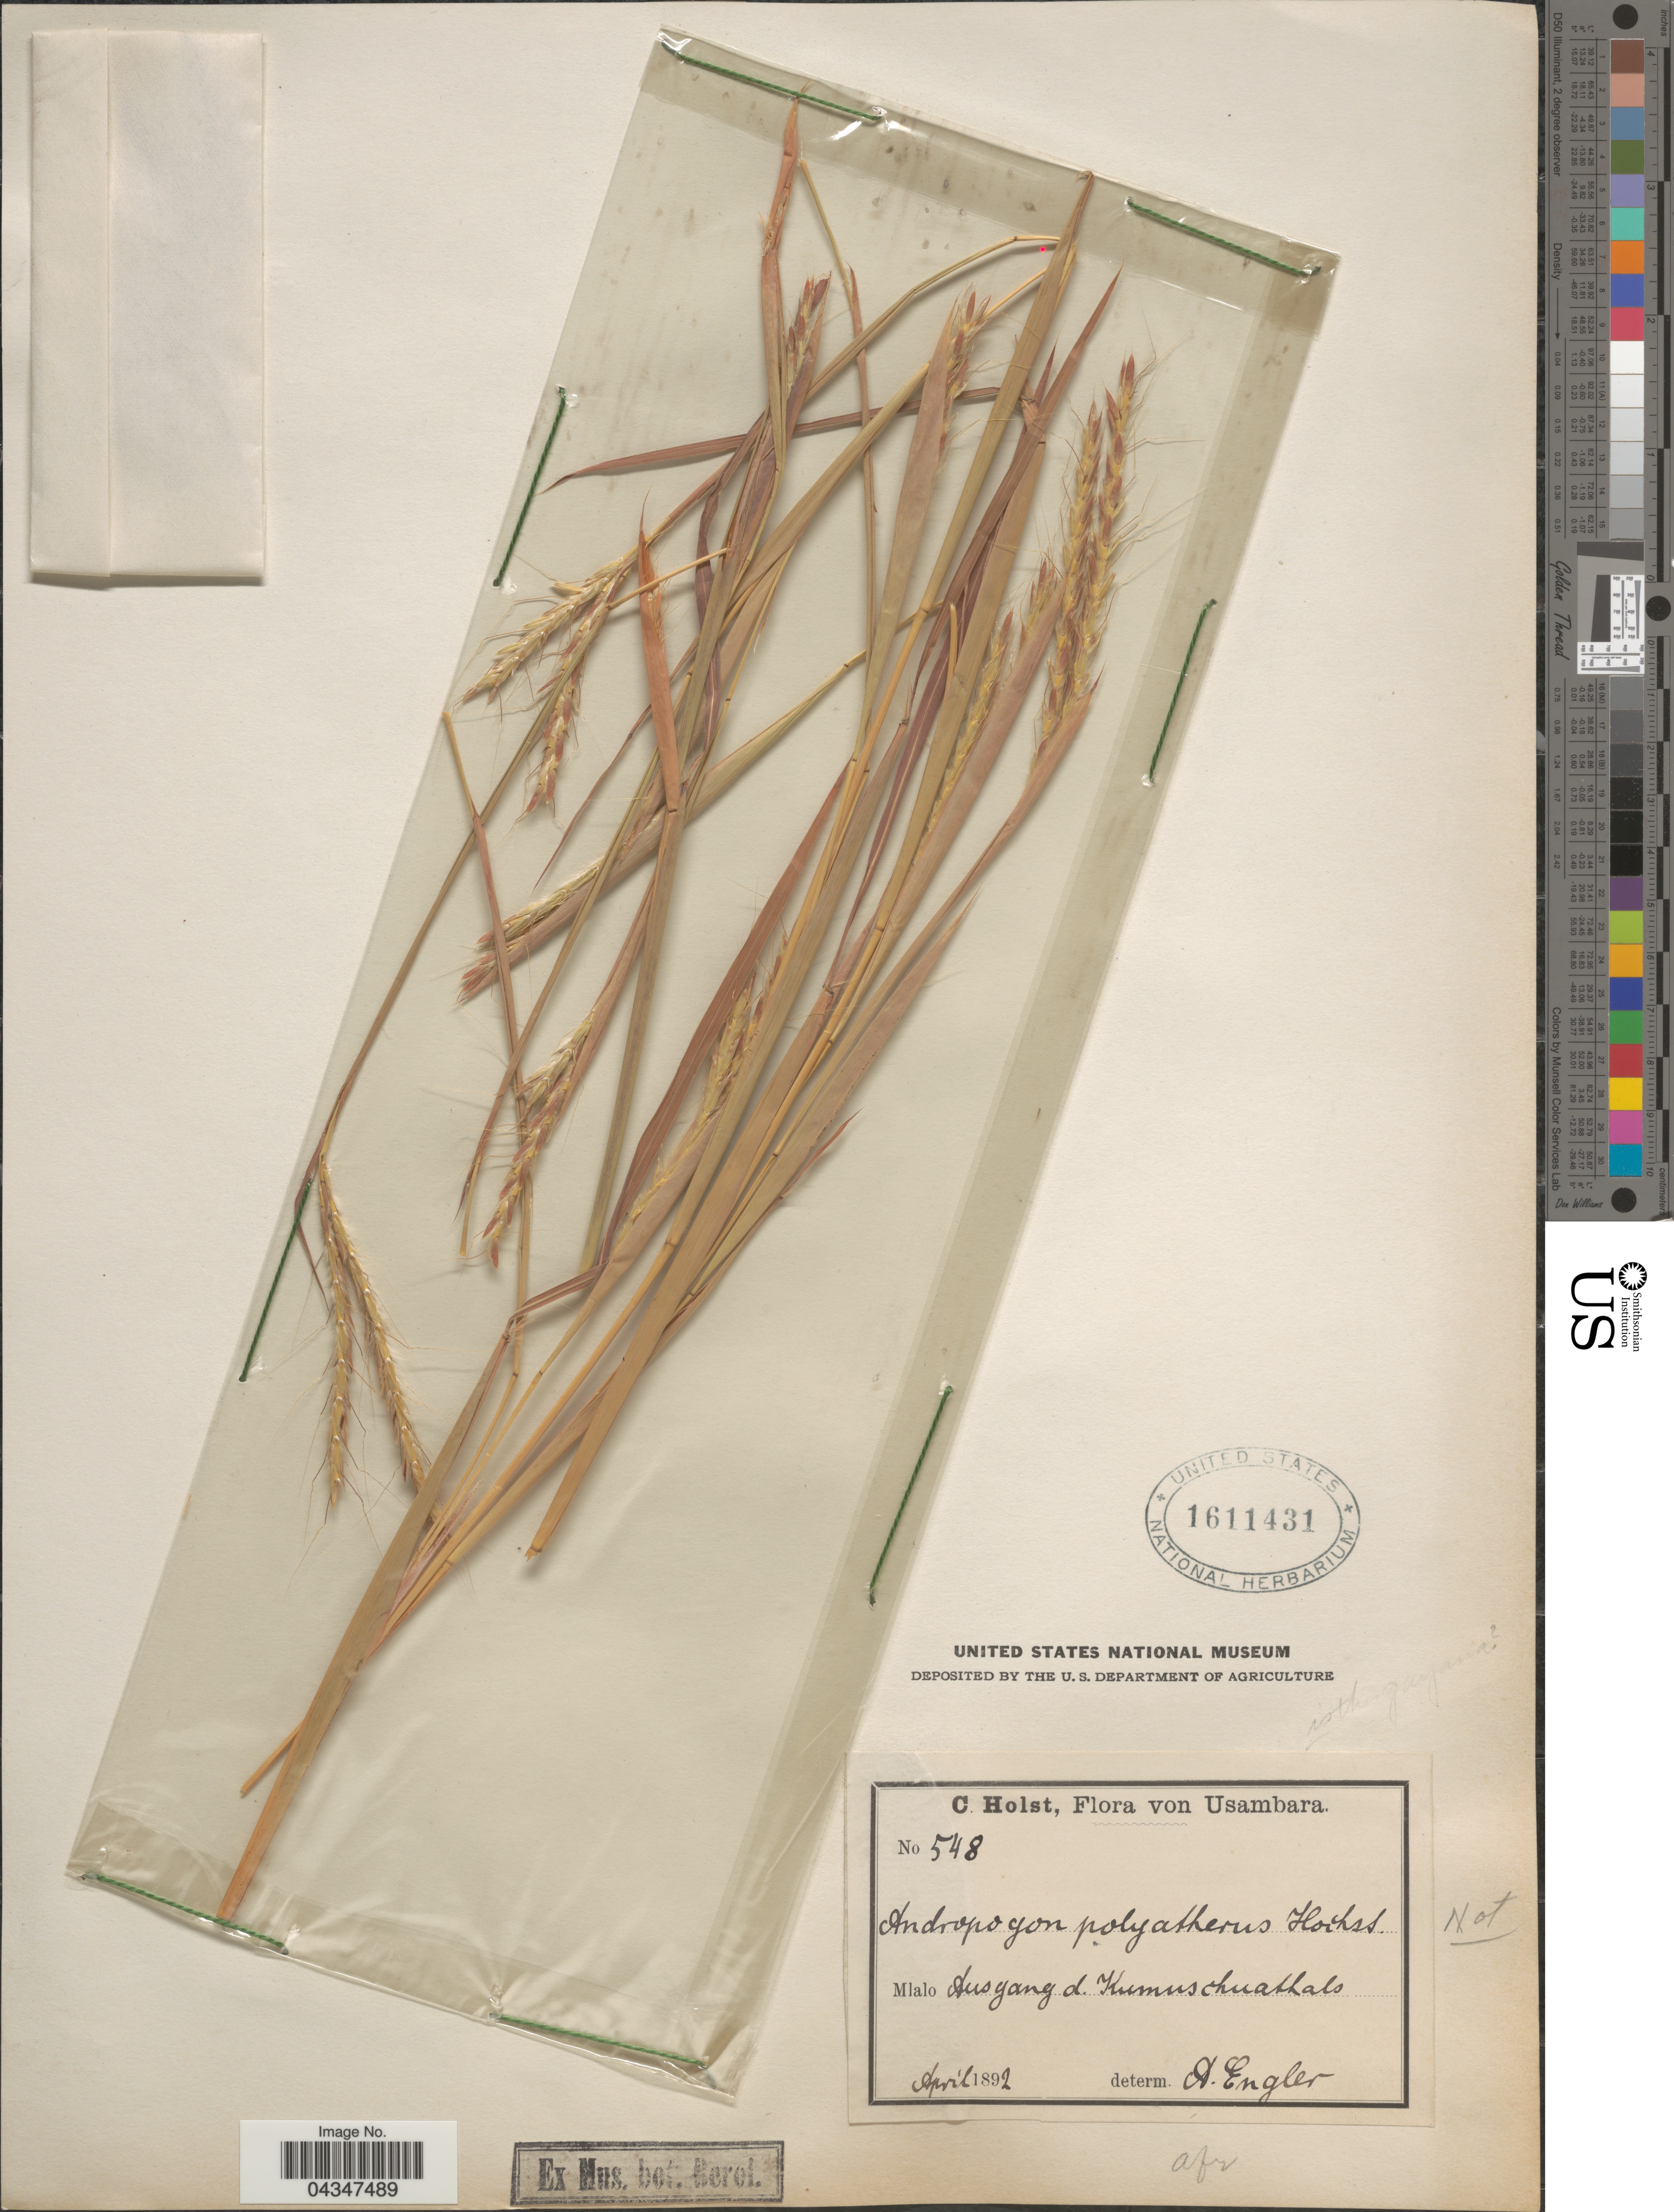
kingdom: Plantae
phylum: Tracheophyta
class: Liliopsida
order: Poales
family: Poaceae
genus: Andropogon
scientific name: Andropogon sp.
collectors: C. H. Holst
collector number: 548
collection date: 1892-04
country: Tanzania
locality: Usambara. Mlalo. Aus gang d. Kumuschuathals. Afr.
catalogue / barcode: US 1611431